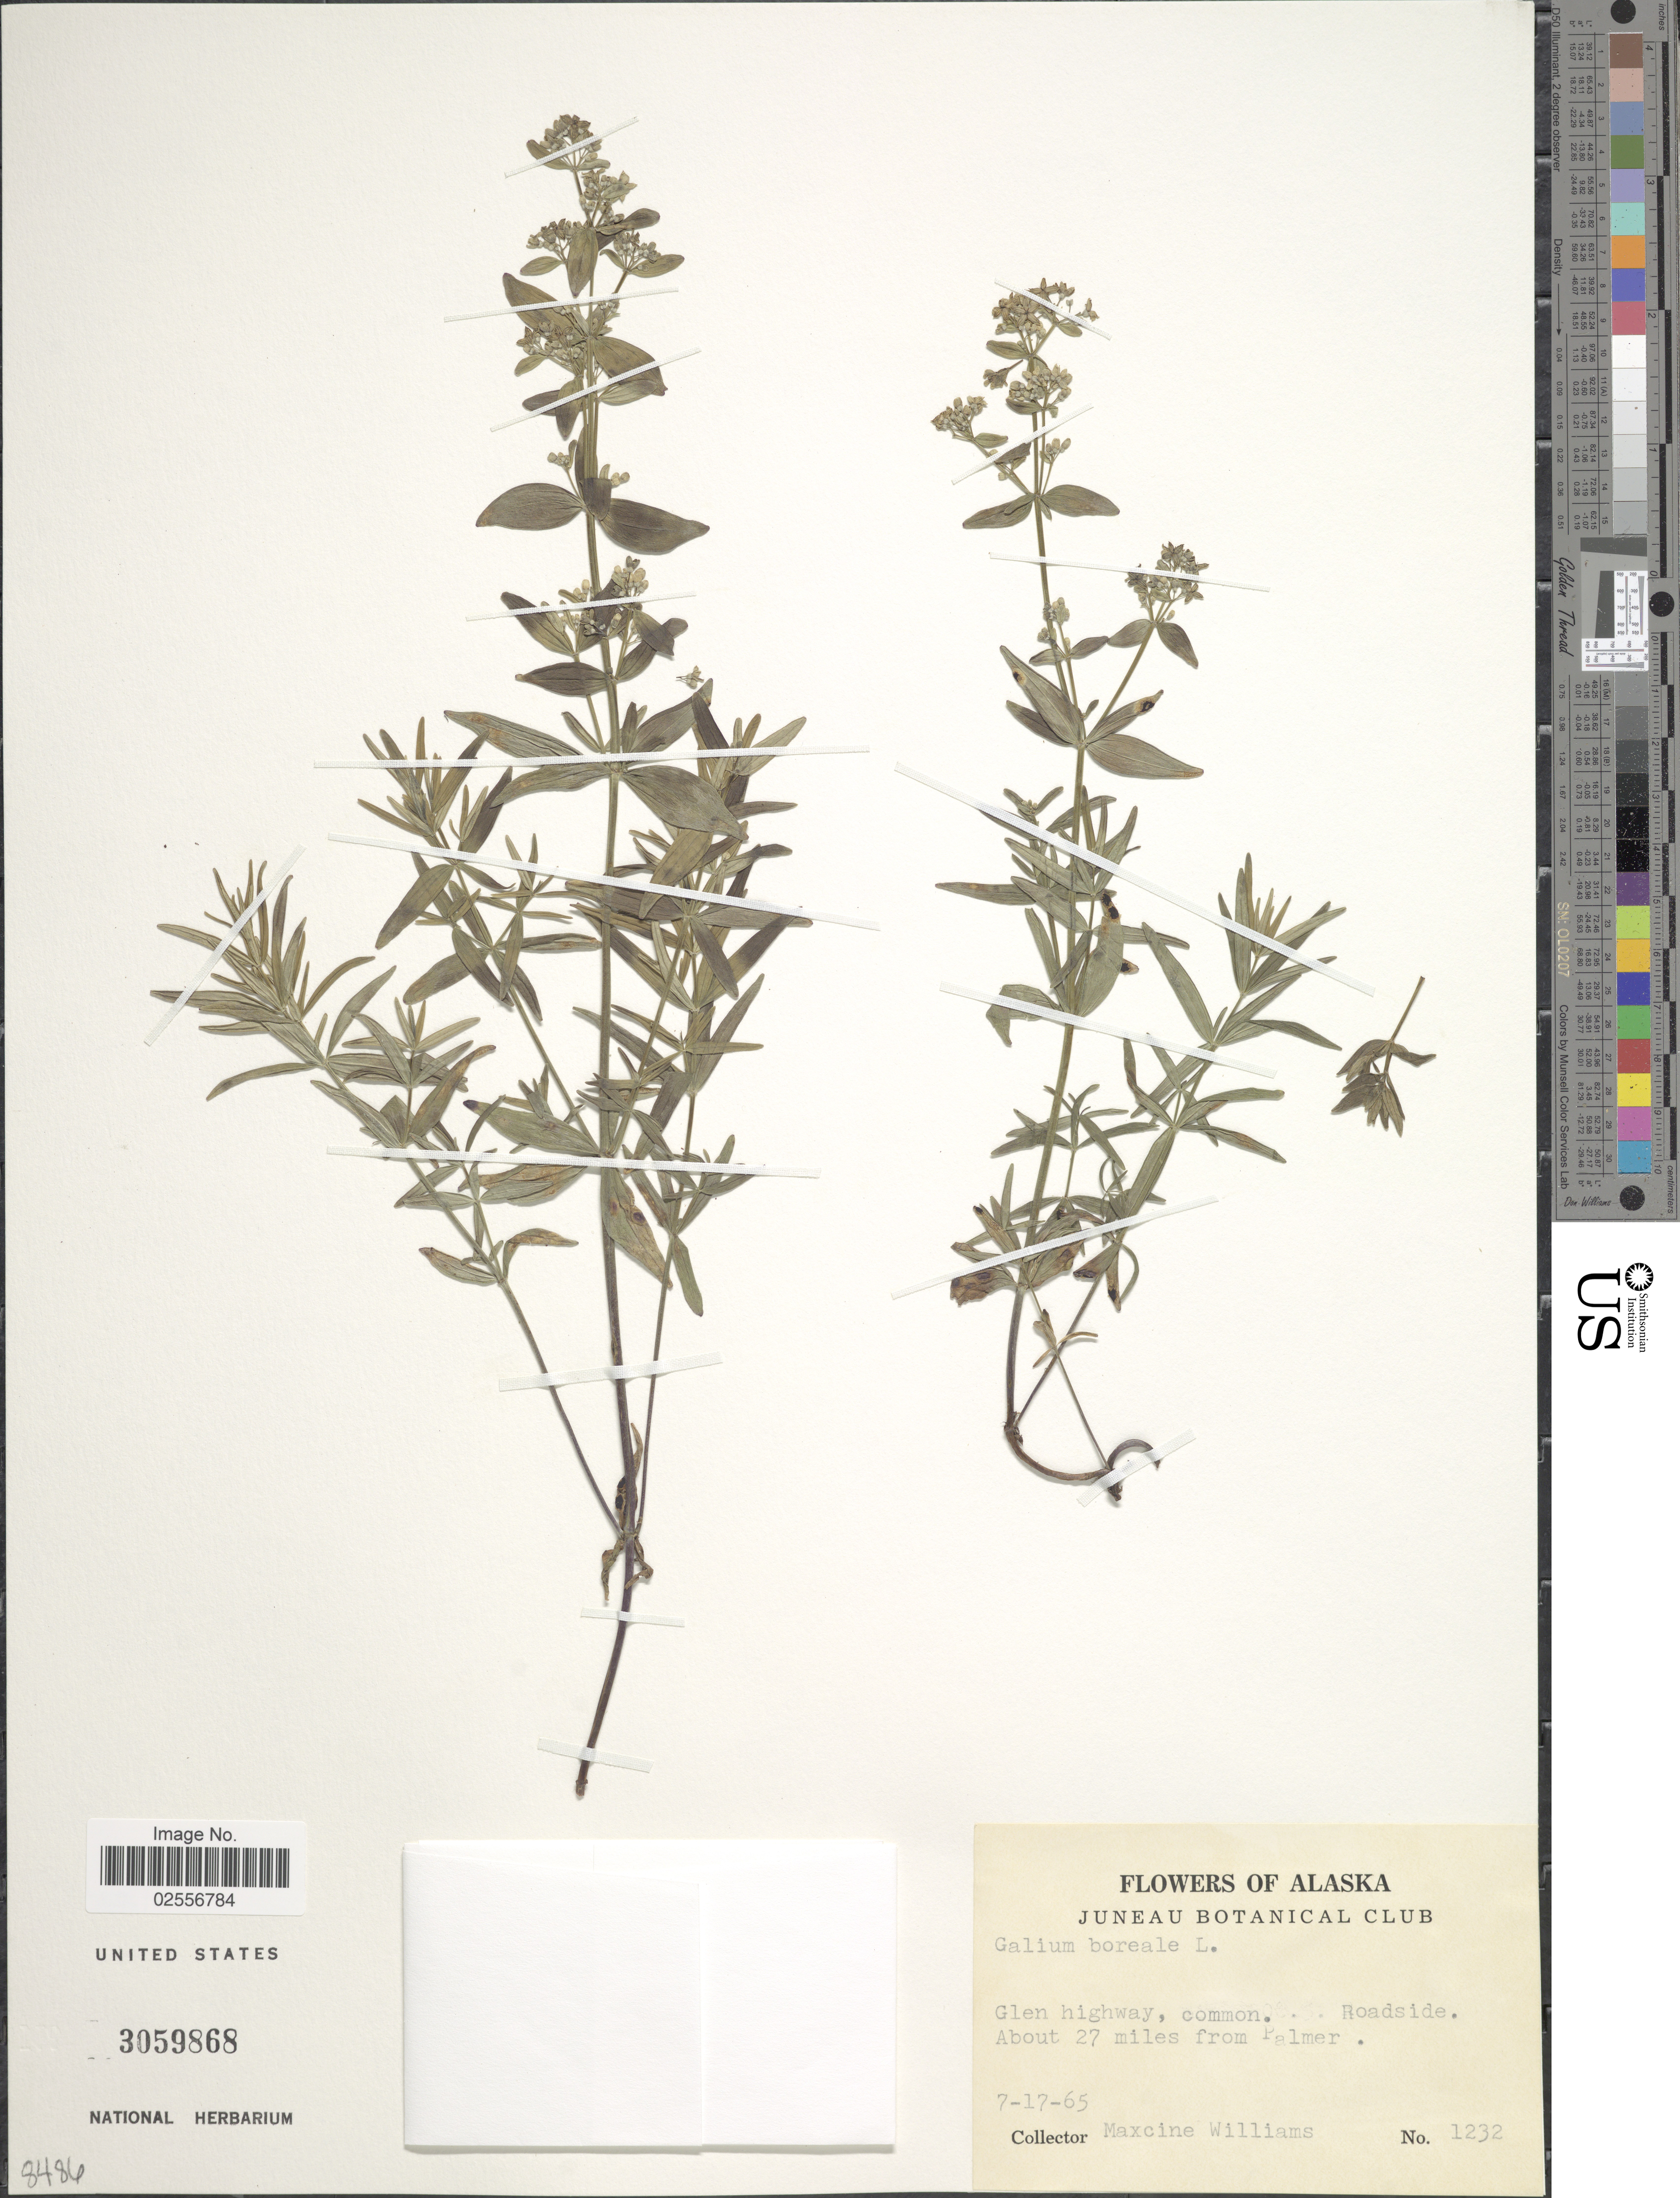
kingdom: Plantae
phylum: Tracheophyta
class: Magnoliopsida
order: Gentianales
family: Rubiaceae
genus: Galium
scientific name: Galium boreale L.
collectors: M. Williams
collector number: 1232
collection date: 1965-07-17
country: United States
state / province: Alaska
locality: Glen highway, common. Roadside. About 27 miles from Palmer.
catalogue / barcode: US 3059868